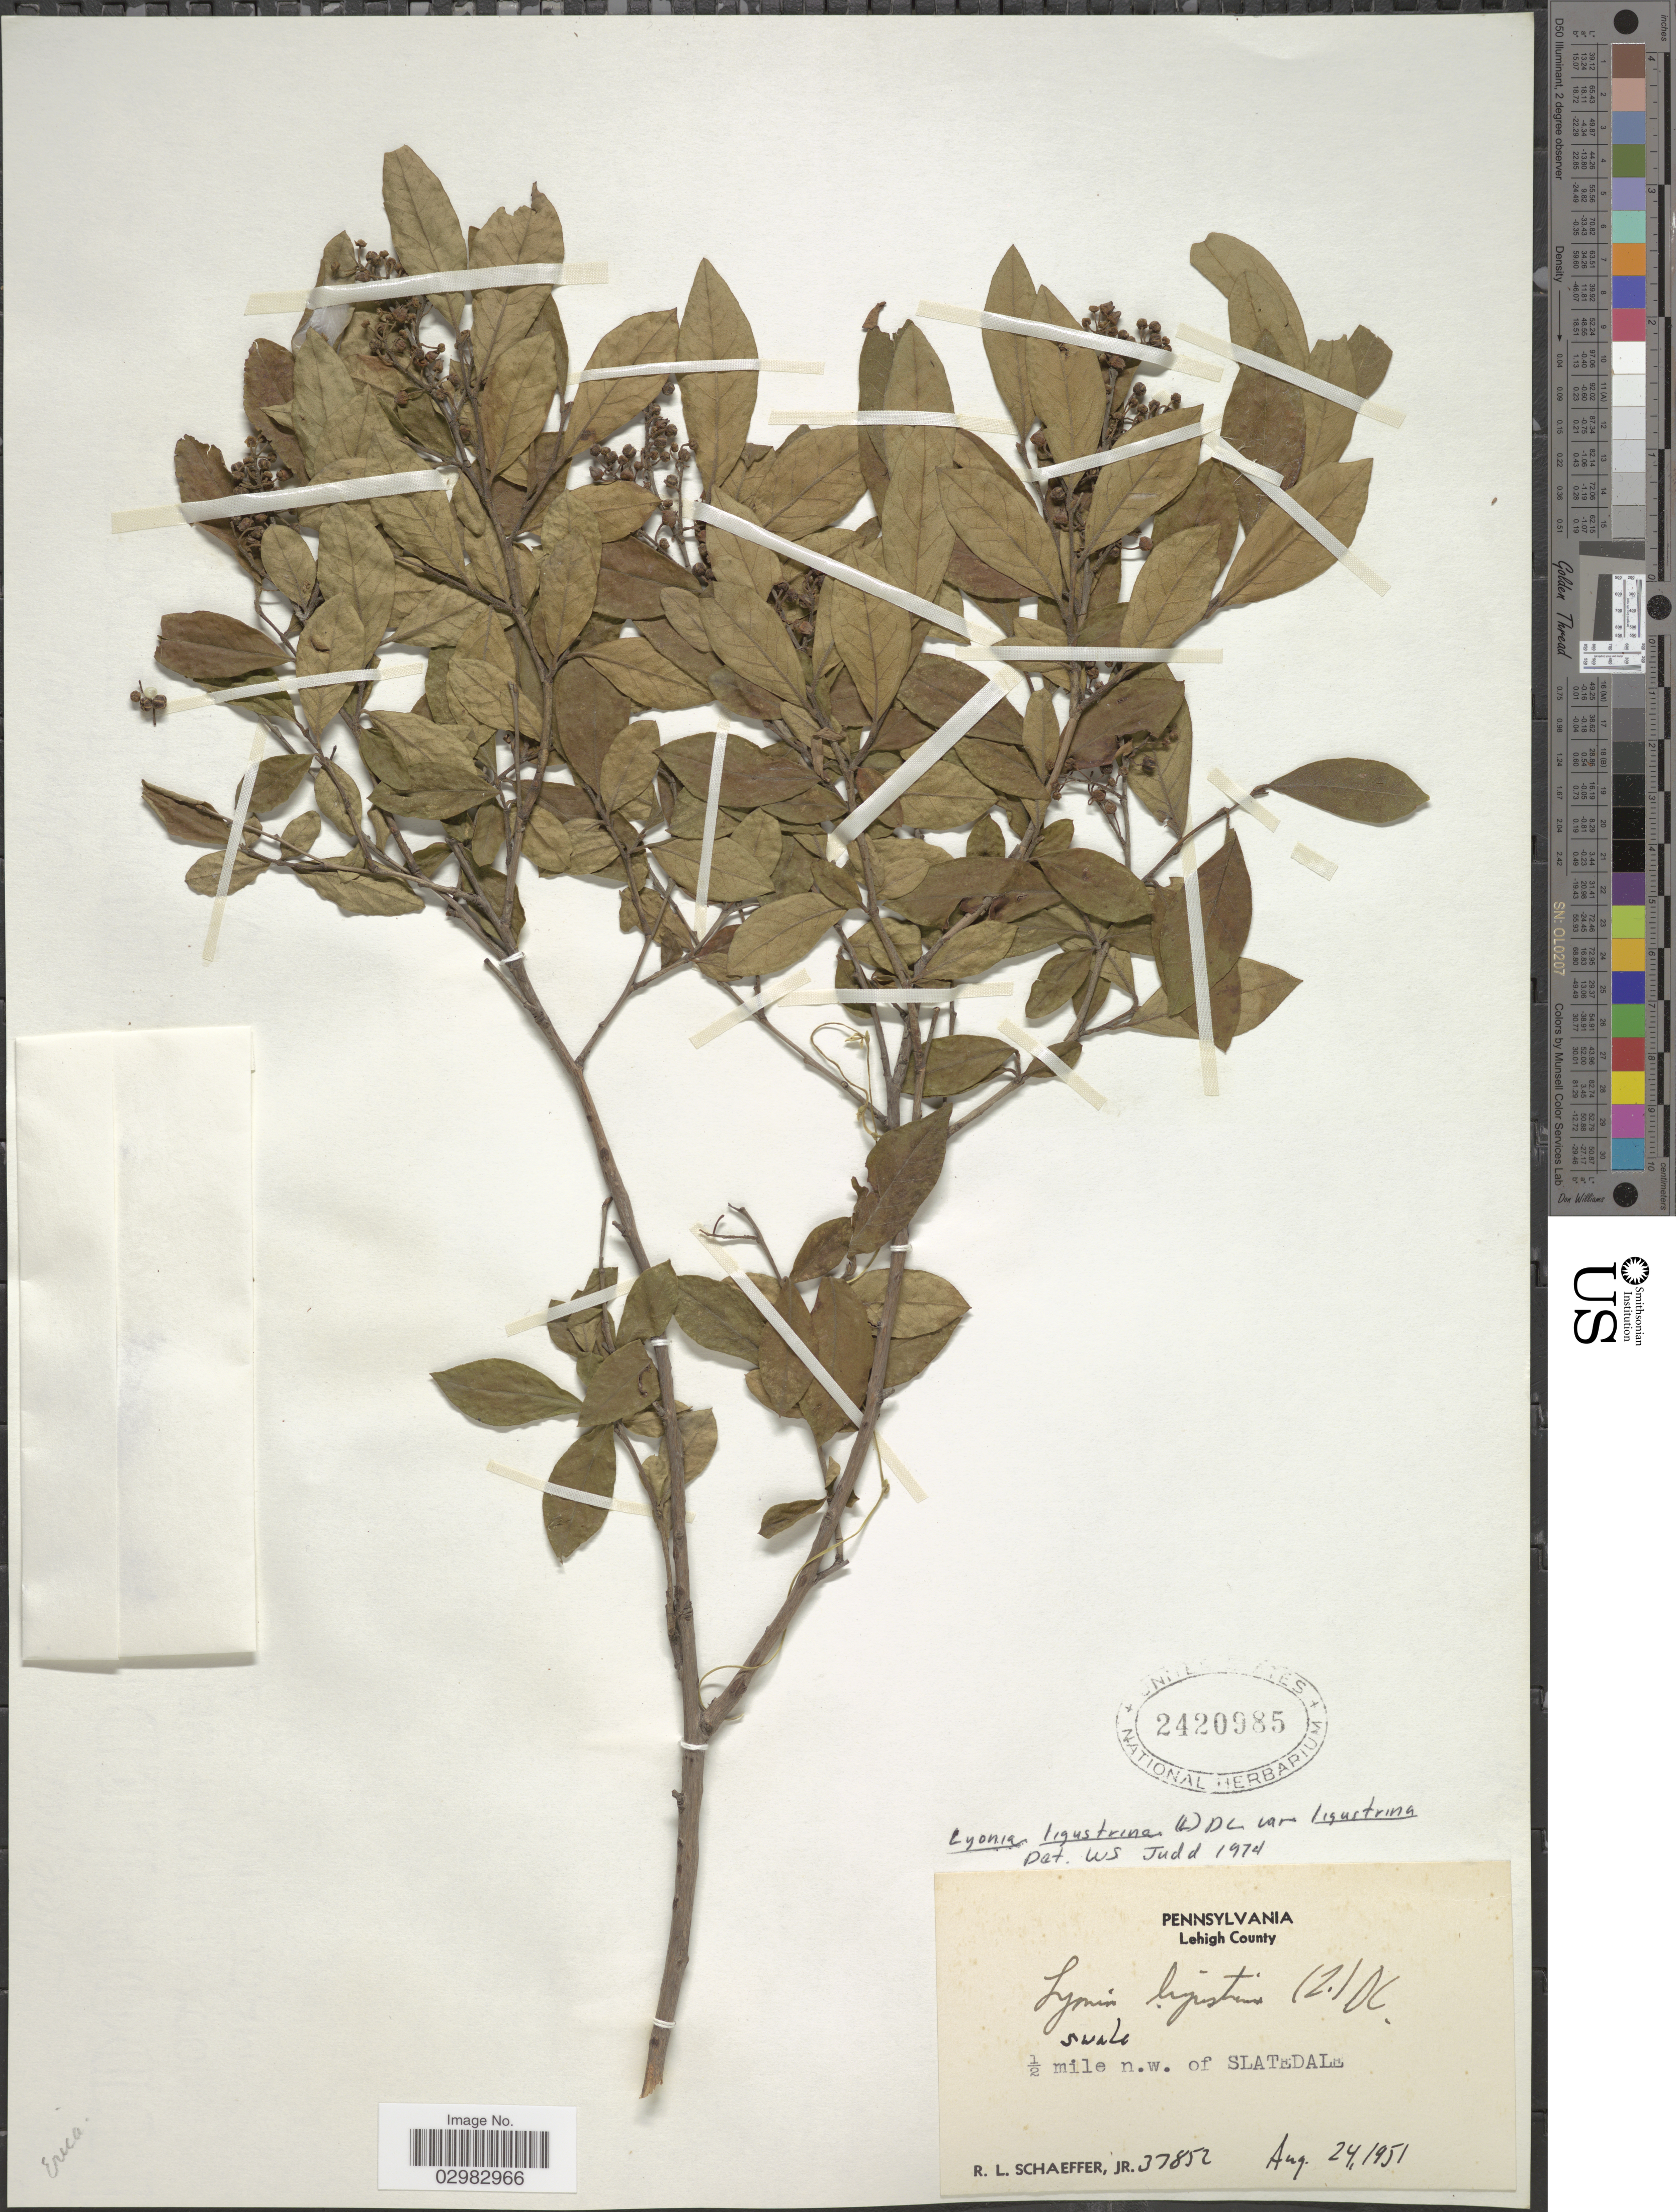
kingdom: Plantae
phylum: Tracheophyta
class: Magnoliopsida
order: Ericales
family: Ericaceae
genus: Lyonia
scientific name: Lyonia ligustrina var. ligustrina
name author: (L.) DC.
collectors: R. L. Schaeffer Jr.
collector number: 37852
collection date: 1951-08-24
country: United States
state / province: Pennsylvania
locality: Lehigh County, ½ mile n.w. of Slatedale.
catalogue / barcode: US 2420985